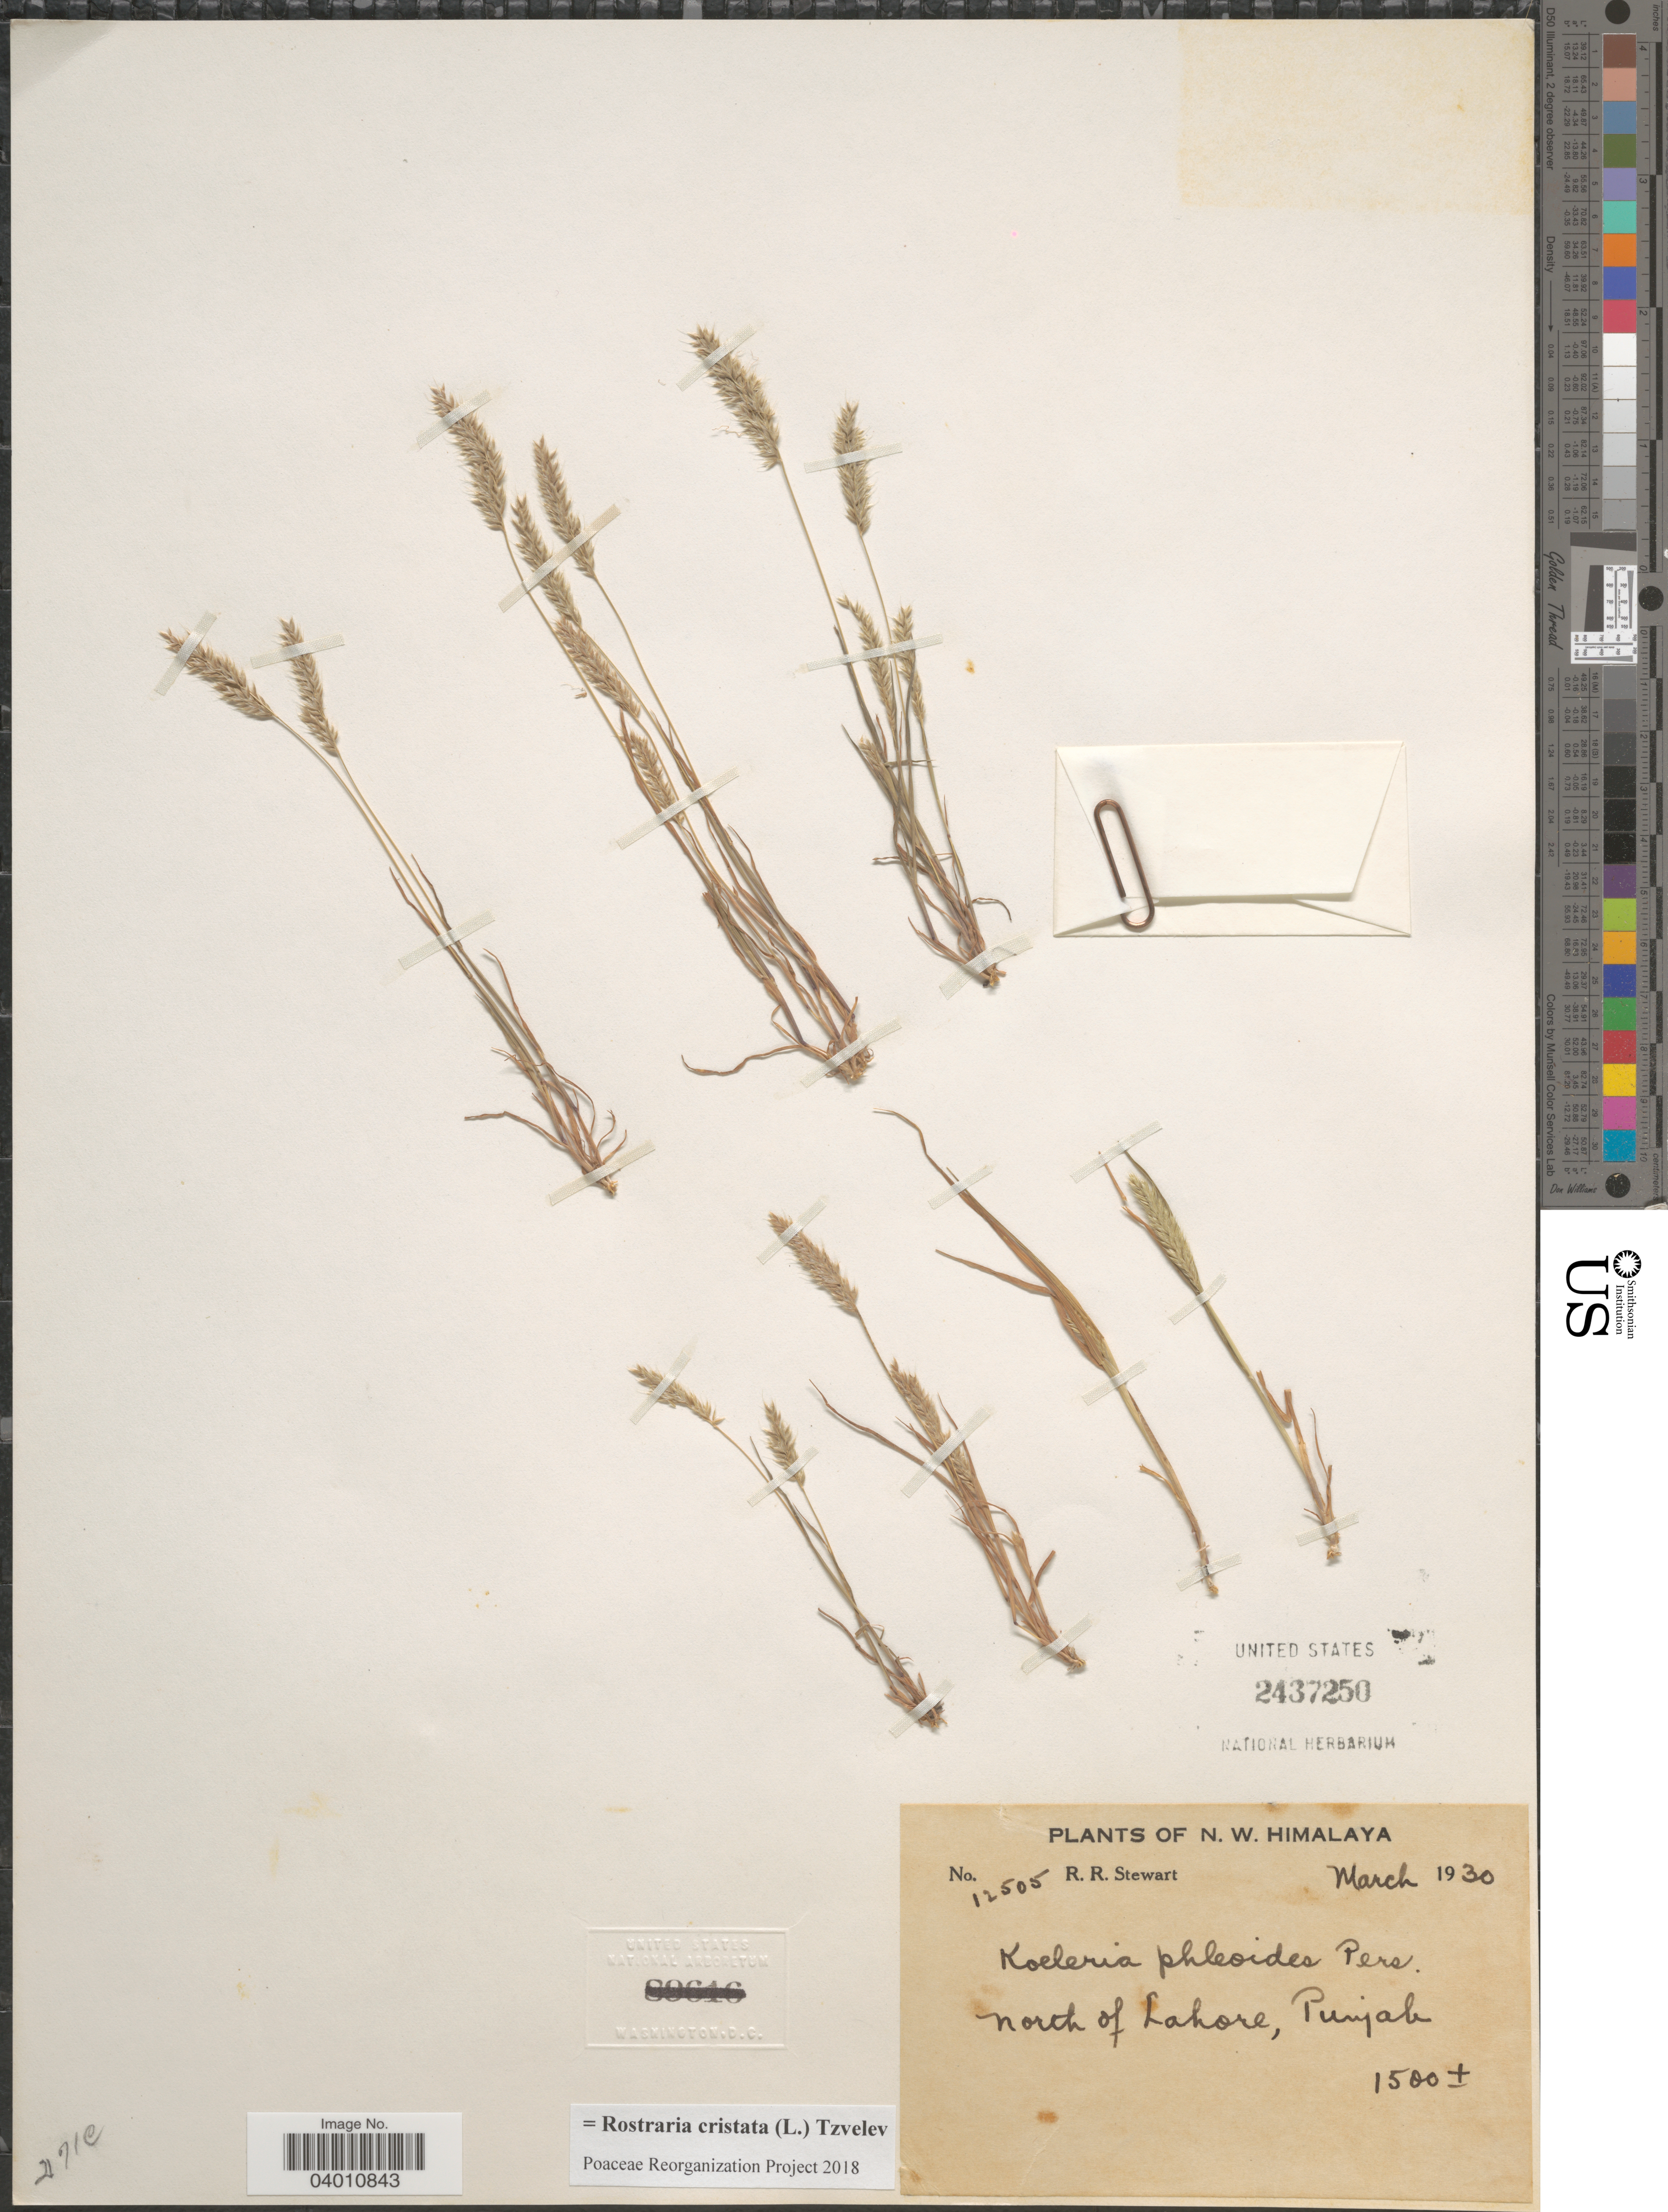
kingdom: Plantae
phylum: Tracheophyta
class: Liliopsida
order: Poales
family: Poaceae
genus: Rostraria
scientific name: Rostraria cristata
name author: (L.) Tzvelev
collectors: R. Stewart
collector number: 12505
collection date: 1930-03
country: Pakistan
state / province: Punjab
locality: N.W. Himalaya. North of Lahore.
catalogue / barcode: US 2437250